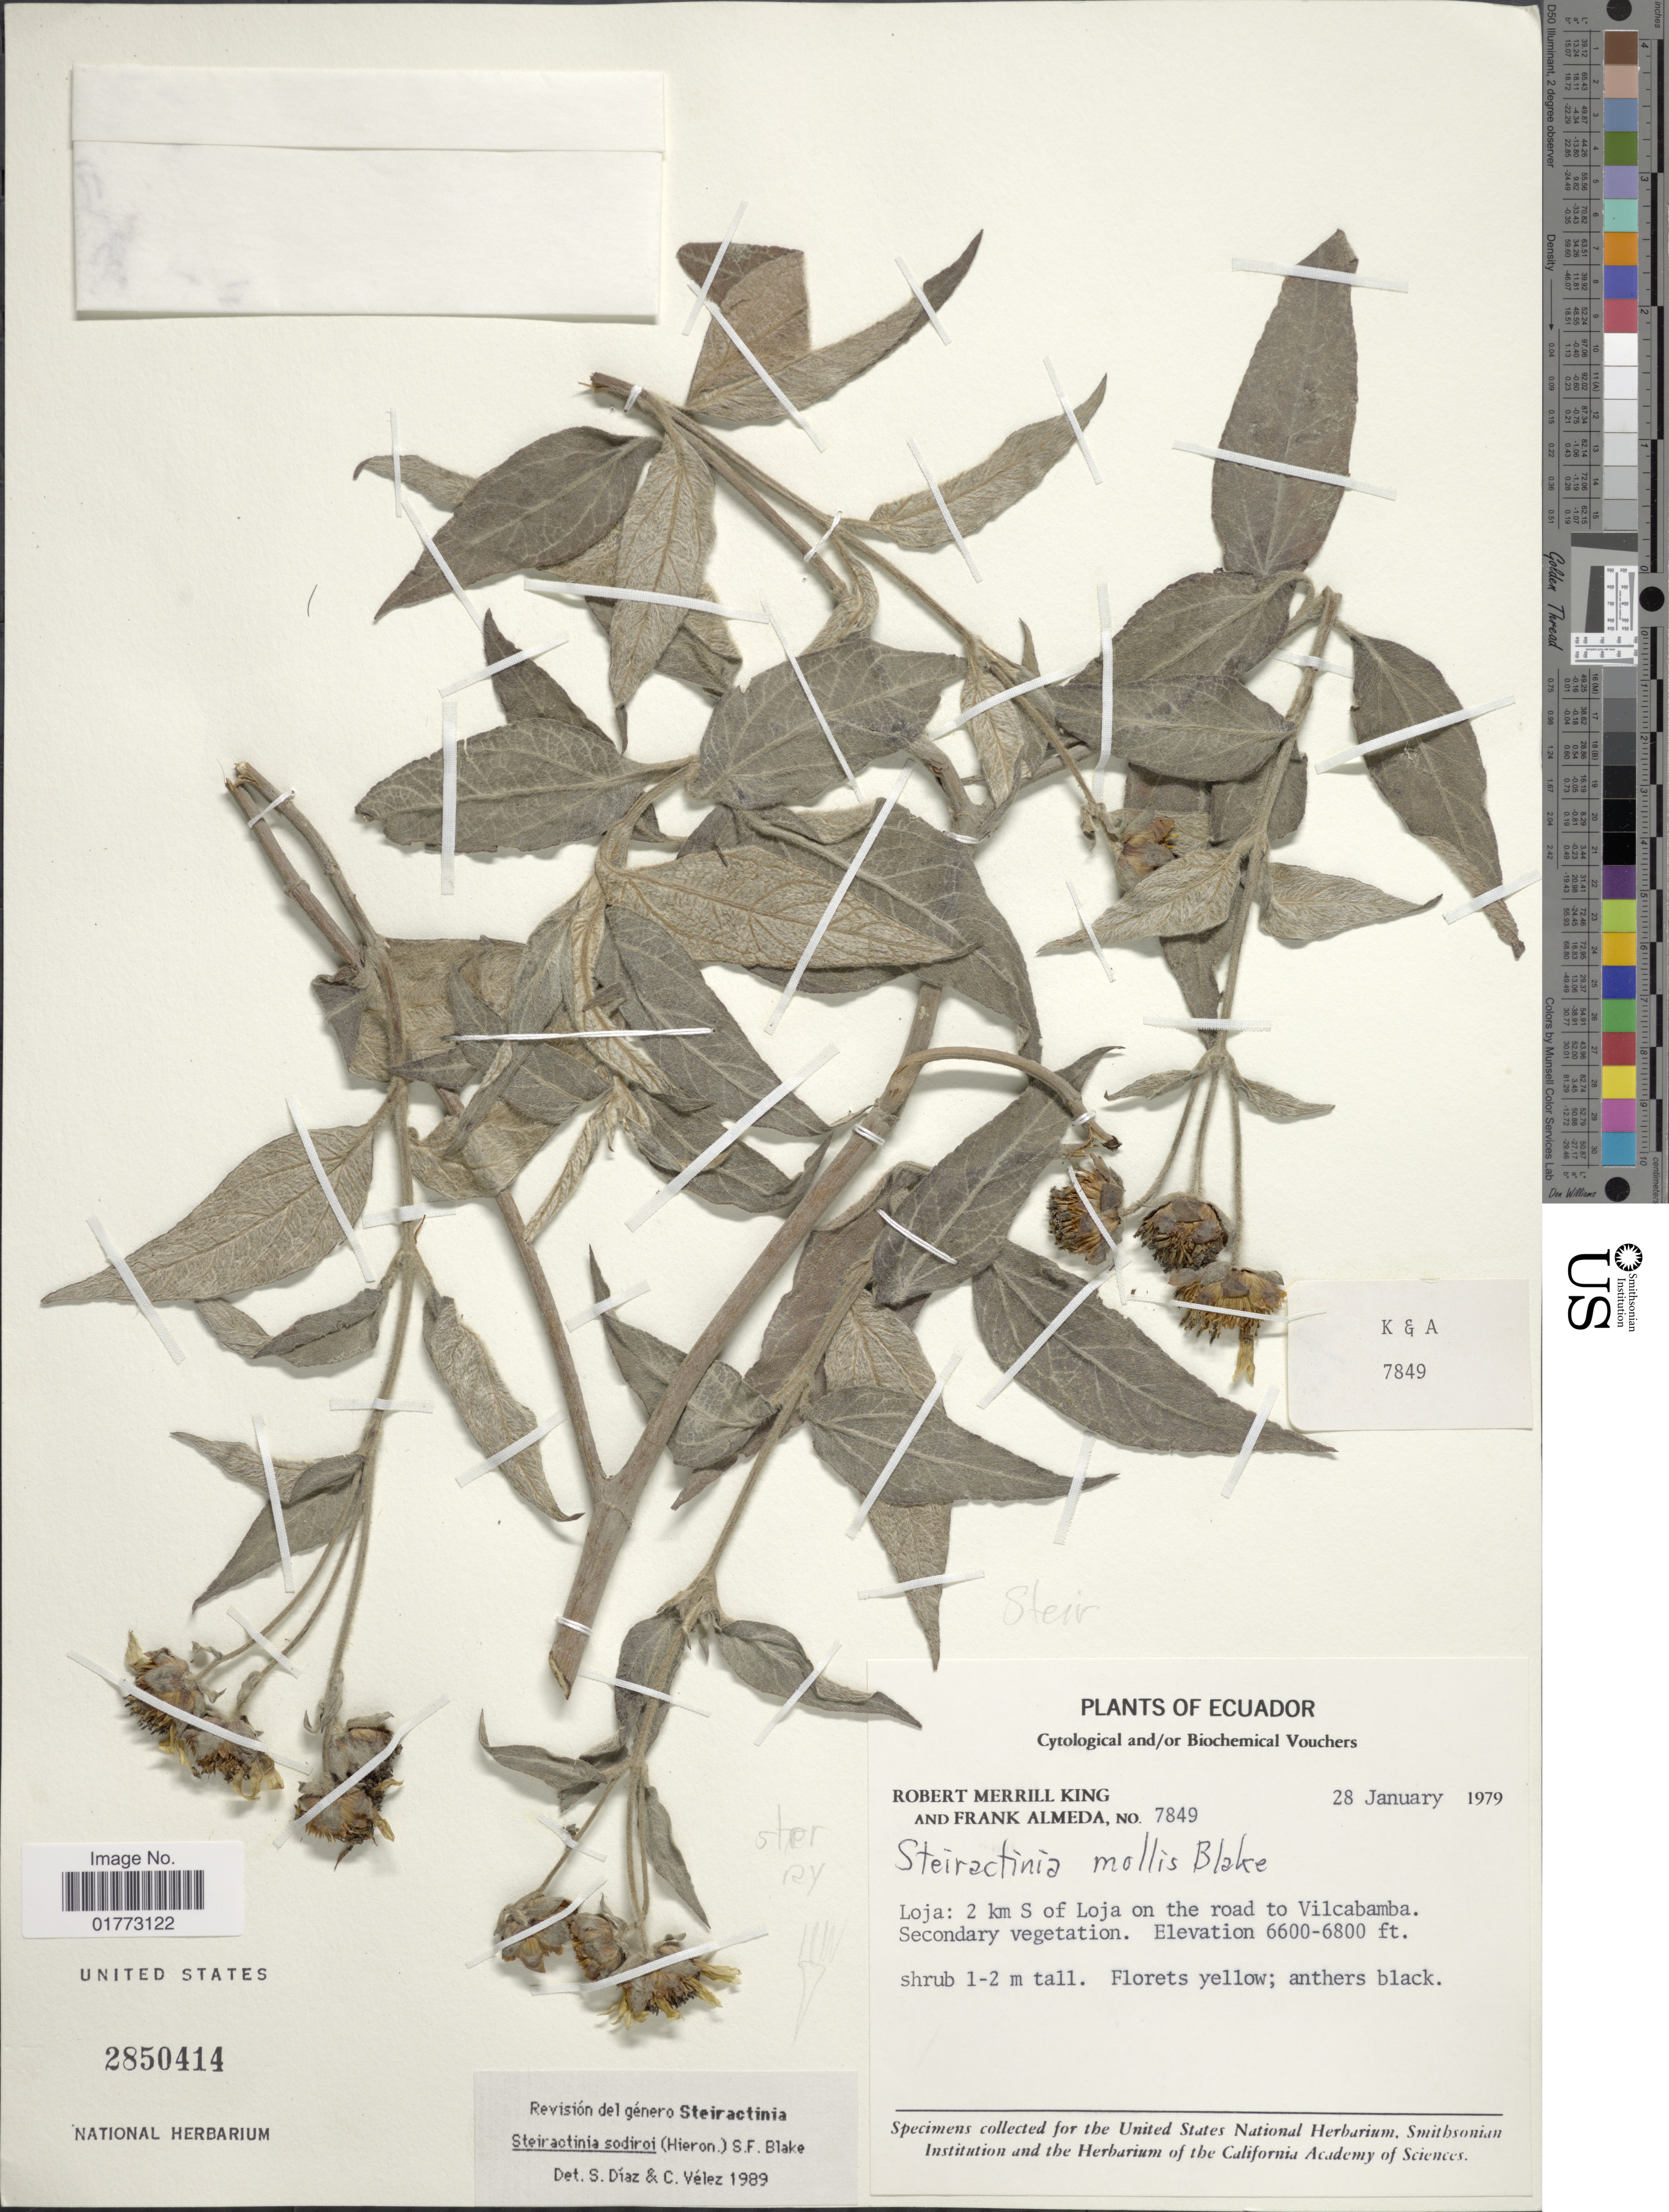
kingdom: Plantae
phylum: Tracheophyta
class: Magnoliopsida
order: Asterales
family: Asteraceae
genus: Steiractinia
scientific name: Steiractinia sodiroi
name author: (Hieron. ex Sodiro) S.F. Blake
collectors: R. M. King & F. Almeda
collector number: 7849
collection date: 1979-01-28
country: Ecuador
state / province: Loja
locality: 2 km S of Loja on the road to Vilcabamba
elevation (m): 2012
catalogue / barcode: US 2850414